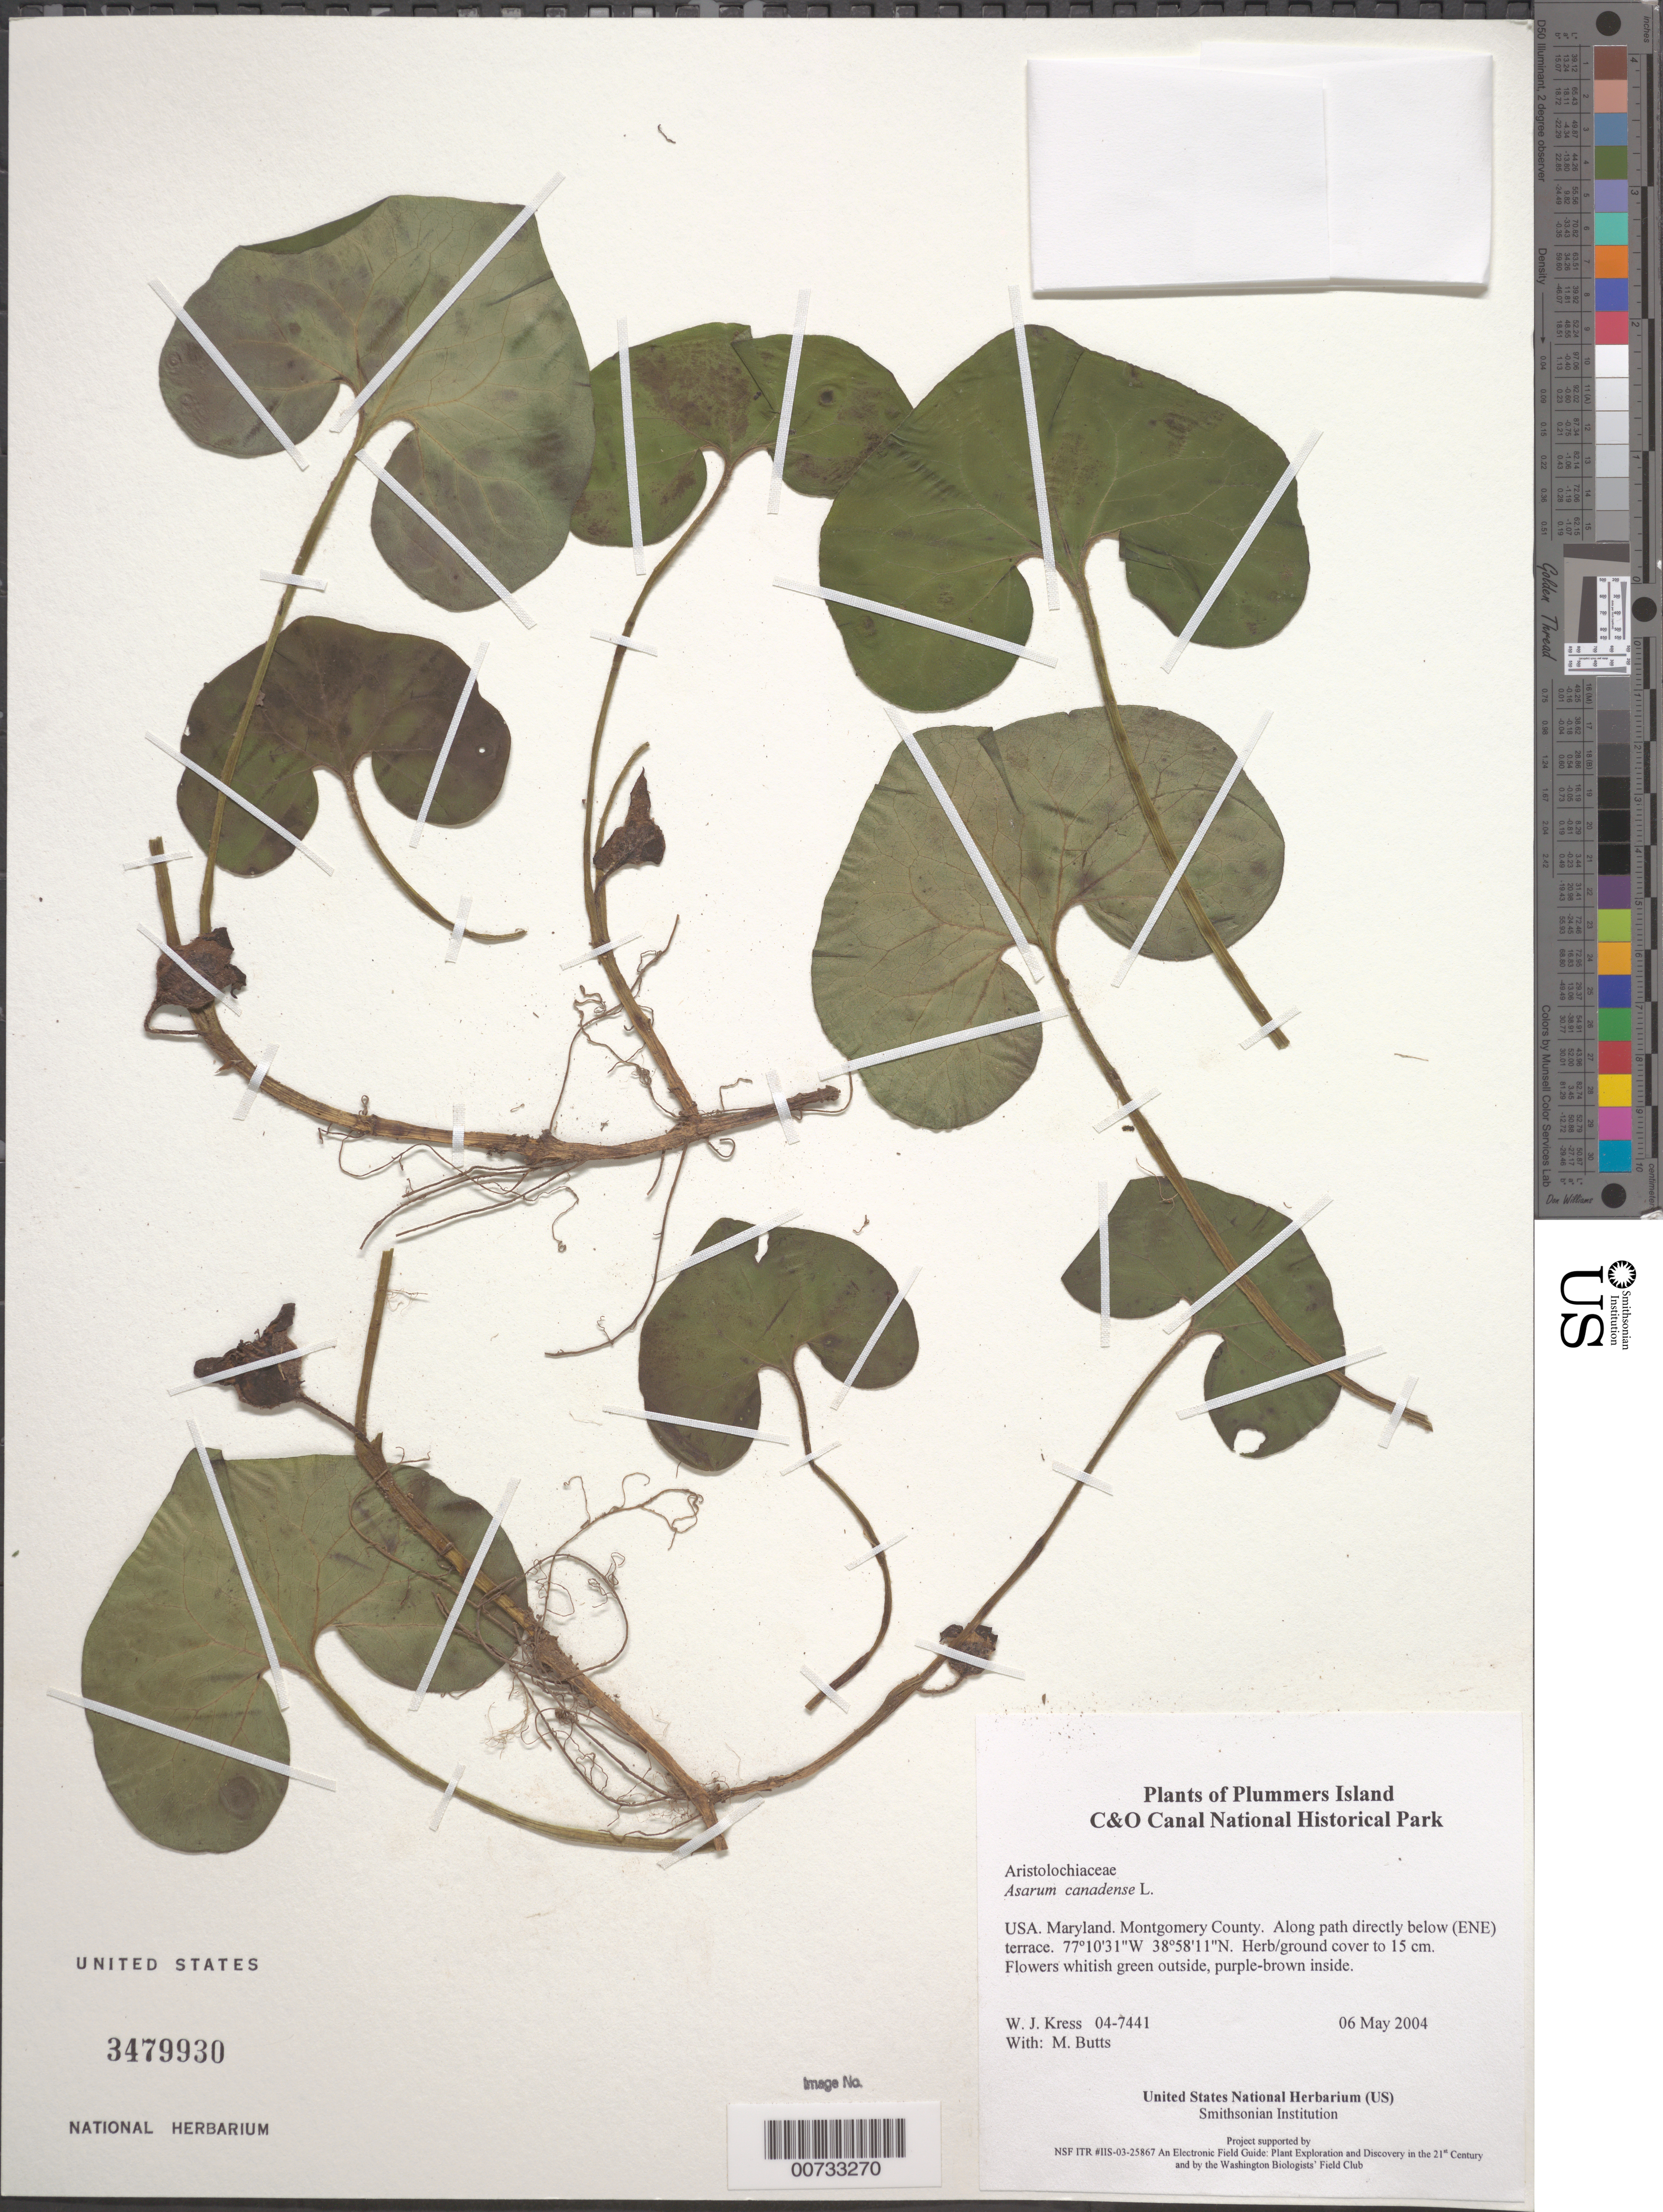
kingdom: Plantae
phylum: Tracheophyta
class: Magnoliopsida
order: Piperales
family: Aristolochiaceae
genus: Asarum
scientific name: Asarum canadense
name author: L.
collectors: W. J. Kress & M. B. Butts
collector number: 04-7441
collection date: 2004-05-06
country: United States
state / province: Maryland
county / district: Montgomery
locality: Chesapeake and Ohio Canal National Historical Park, Plummers Island, along path directly below (ENE) of terrace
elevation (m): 20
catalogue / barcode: US 3479930